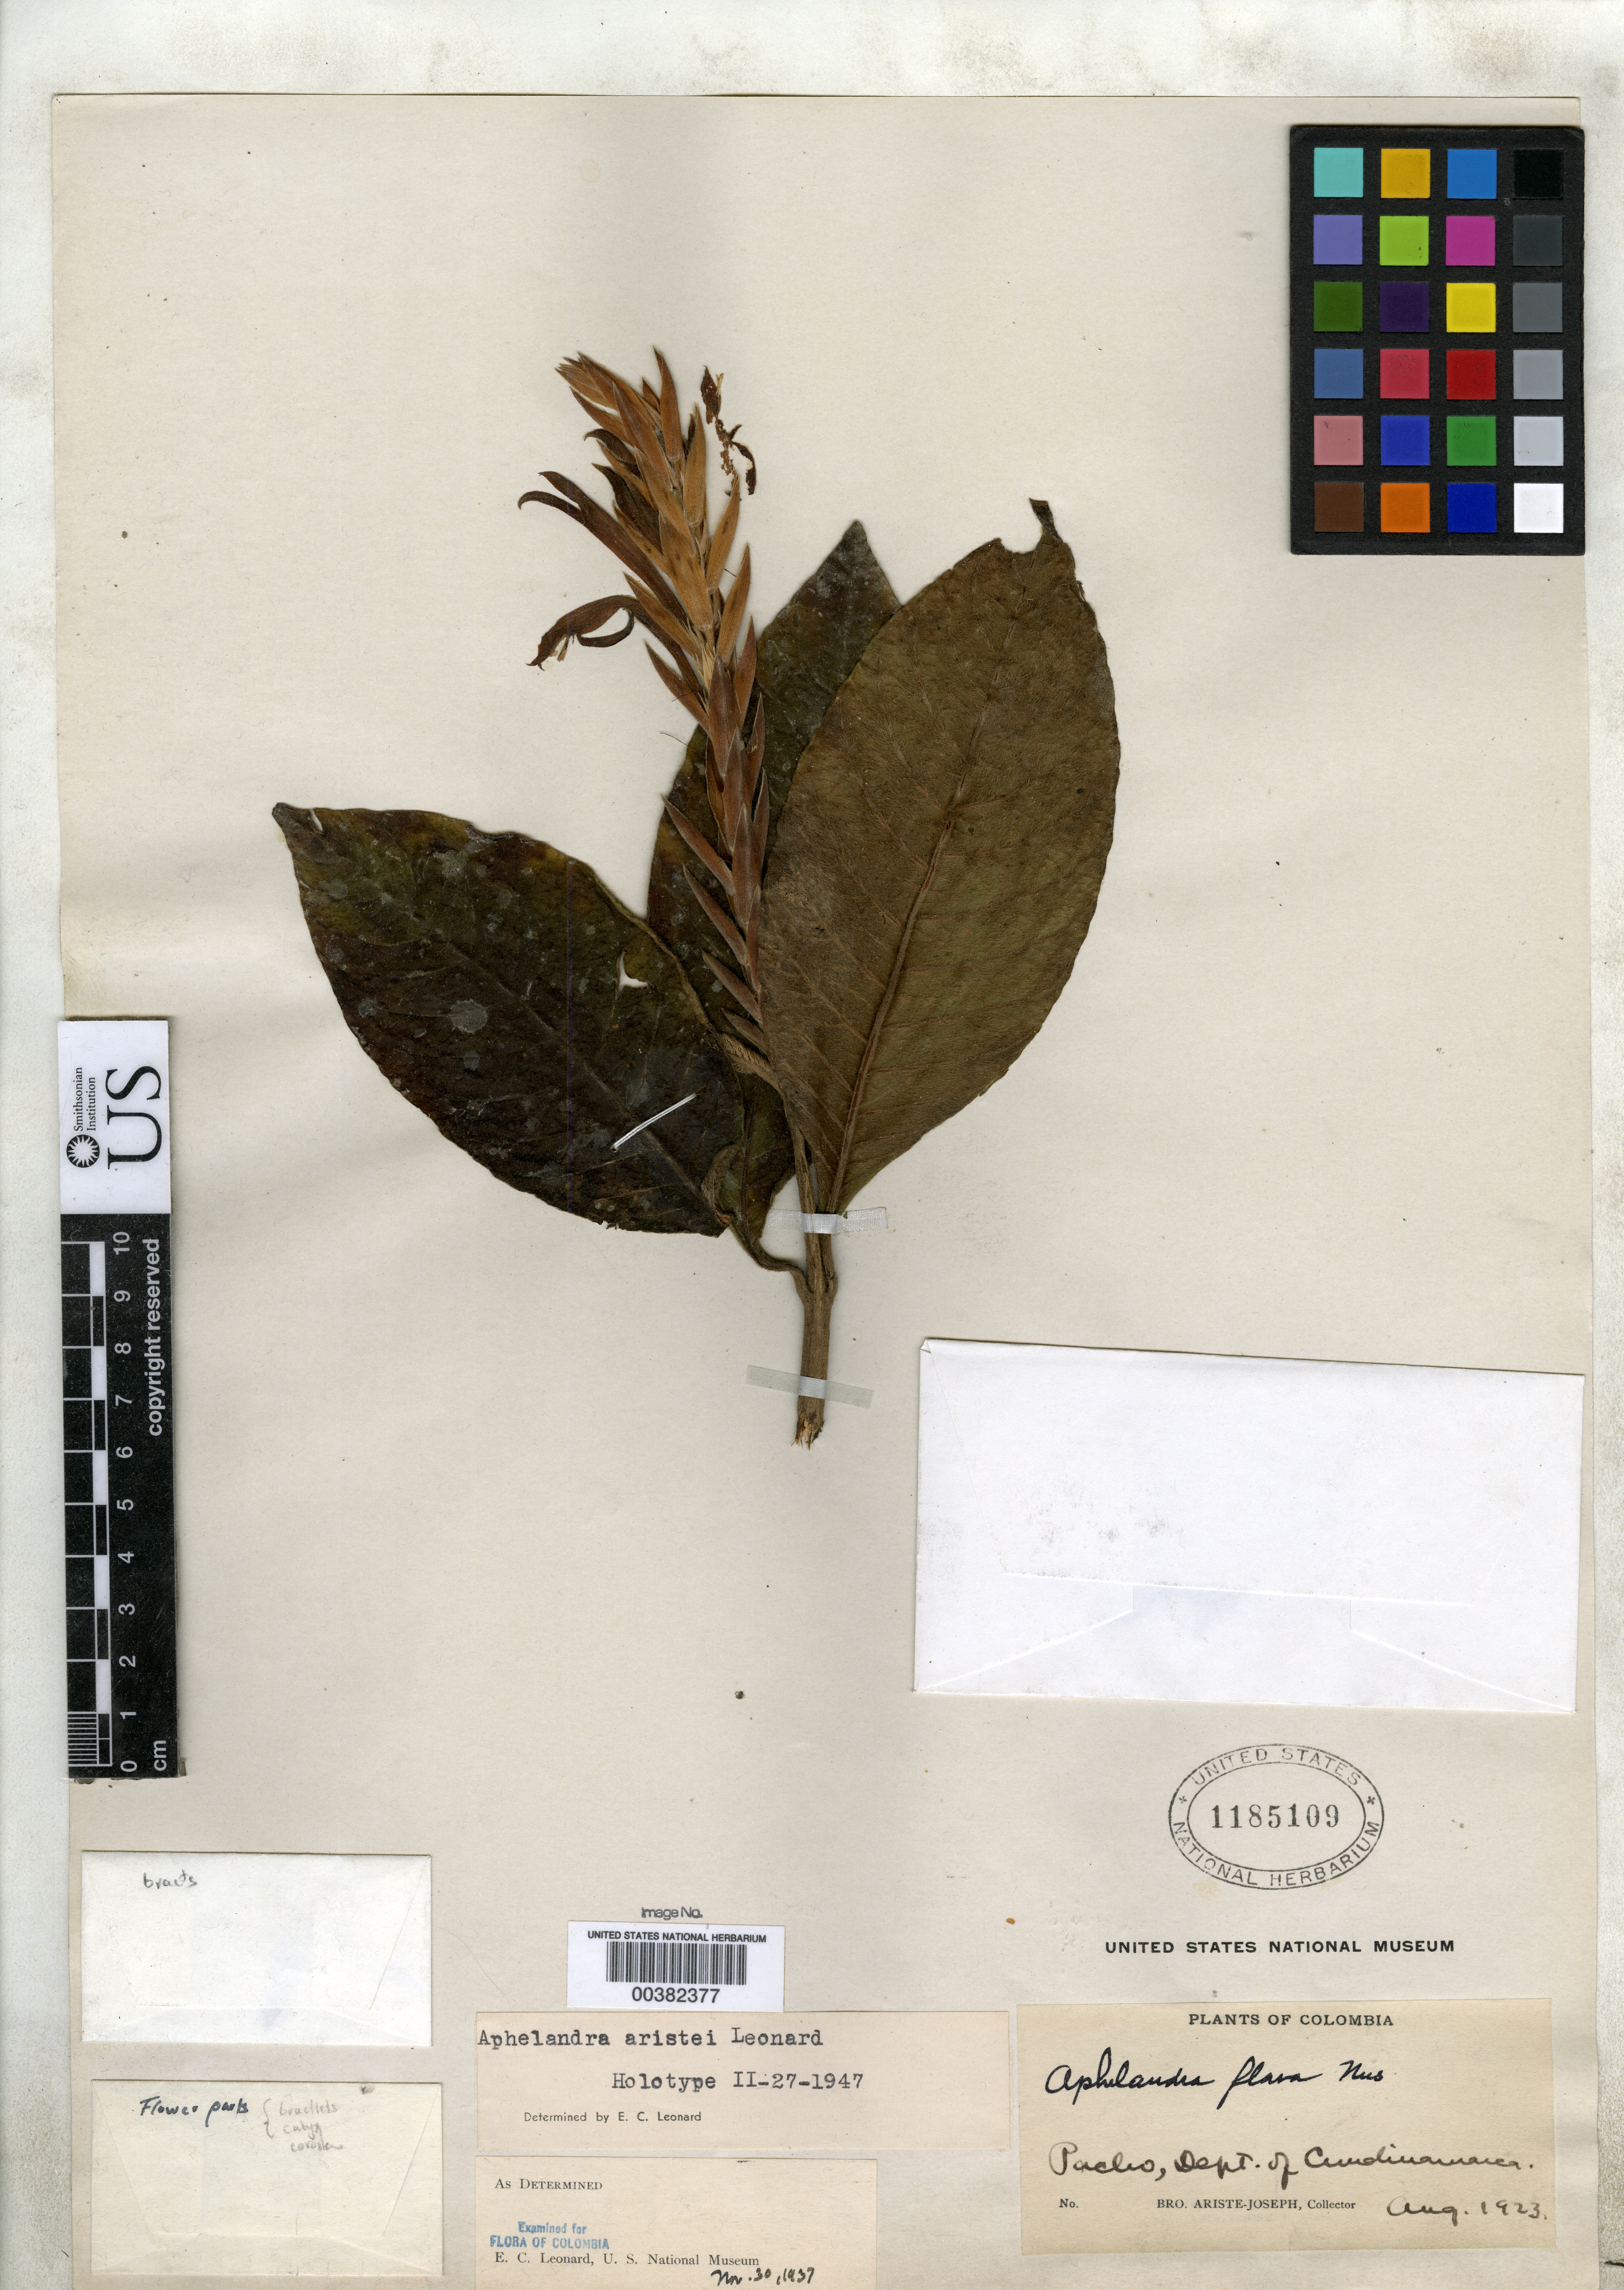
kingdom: Plantae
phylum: Tracheophyta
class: Magnoliopsida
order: Lamiales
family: Acanthaceae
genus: Aphelandra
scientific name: Aphelandra aristei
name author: Leonard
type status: Holotype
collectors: Bro. Ariste-Joseph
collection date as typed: Aug 1923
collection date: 1923-08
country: Colombia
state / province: Cundinamarca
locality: Pacho.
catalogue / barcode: US 1185109